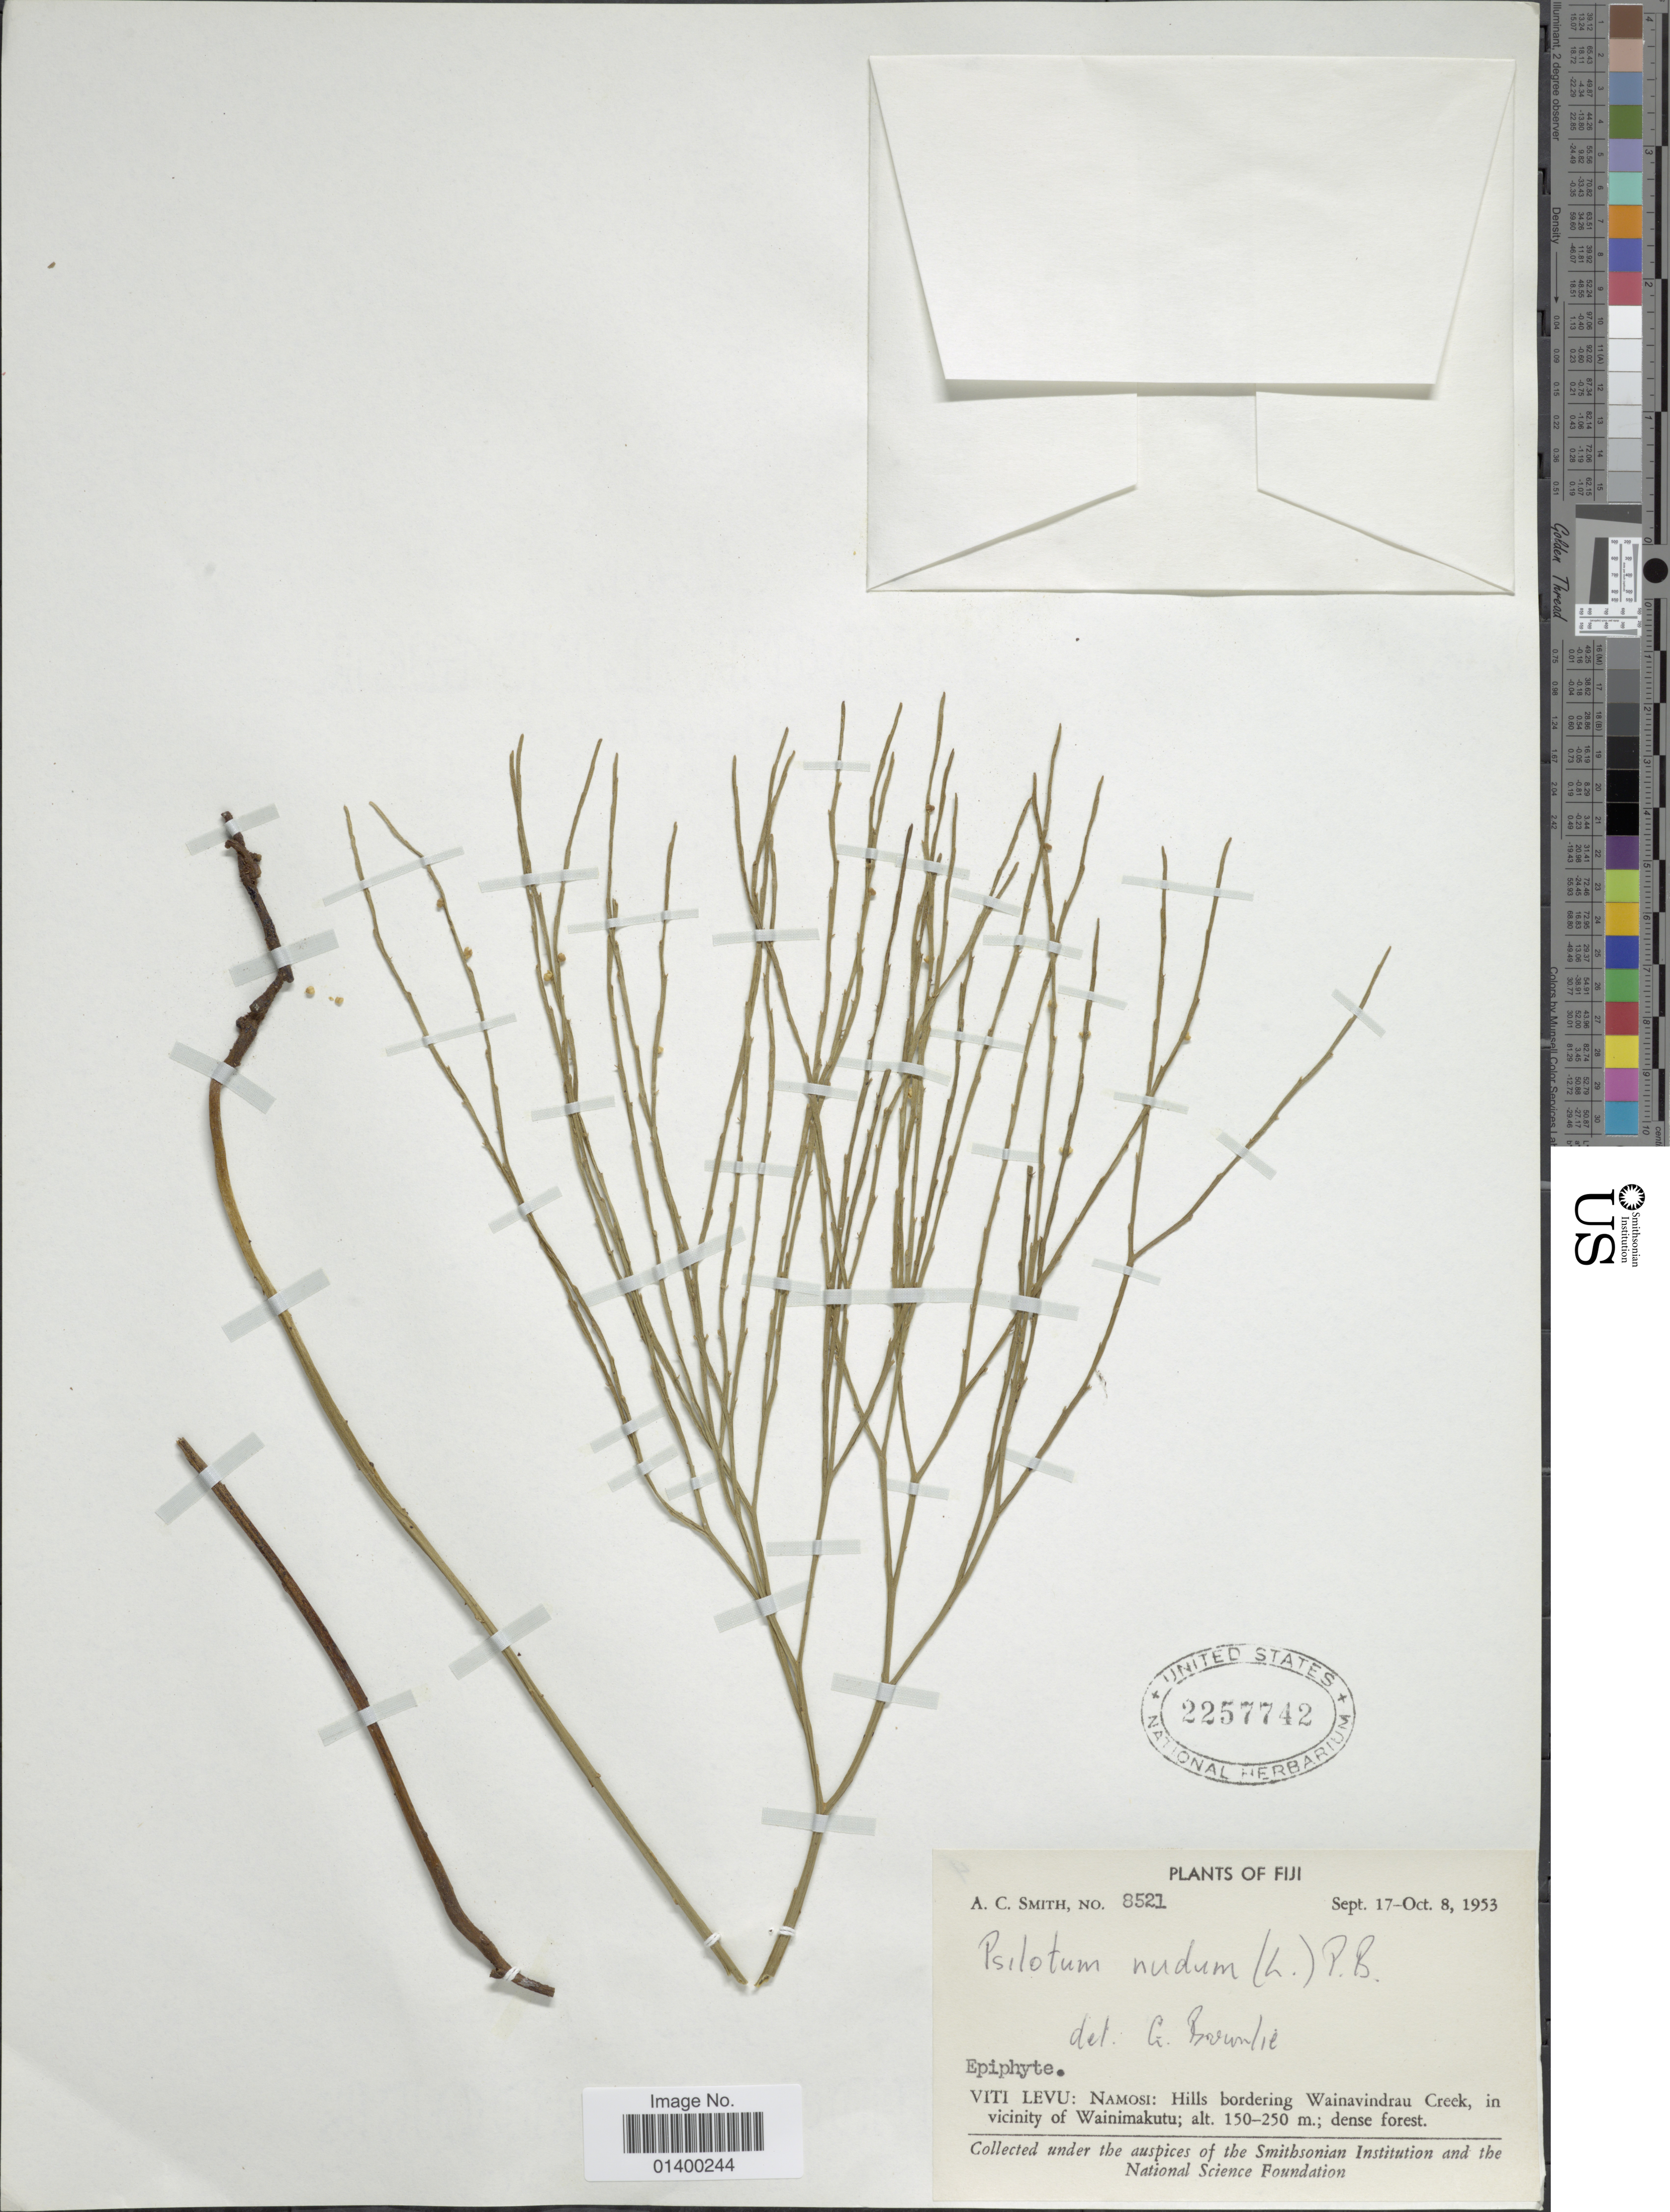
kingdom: Plantae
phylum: Tracheophyta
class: Polypodiopsida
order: Psilotales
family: Psilotaceae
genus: Psilotum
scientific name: Psilotum nudum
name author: (L.) P. Beauv.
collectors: A. C. Smith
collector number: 8521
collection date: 1953-09-17/1953-10-08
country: Fiji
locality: Viti Levu: Namosi: hills bordering Wainavindrau Creek, in vicinity of Wainimakutu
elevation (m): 150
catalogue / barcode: US 2257742